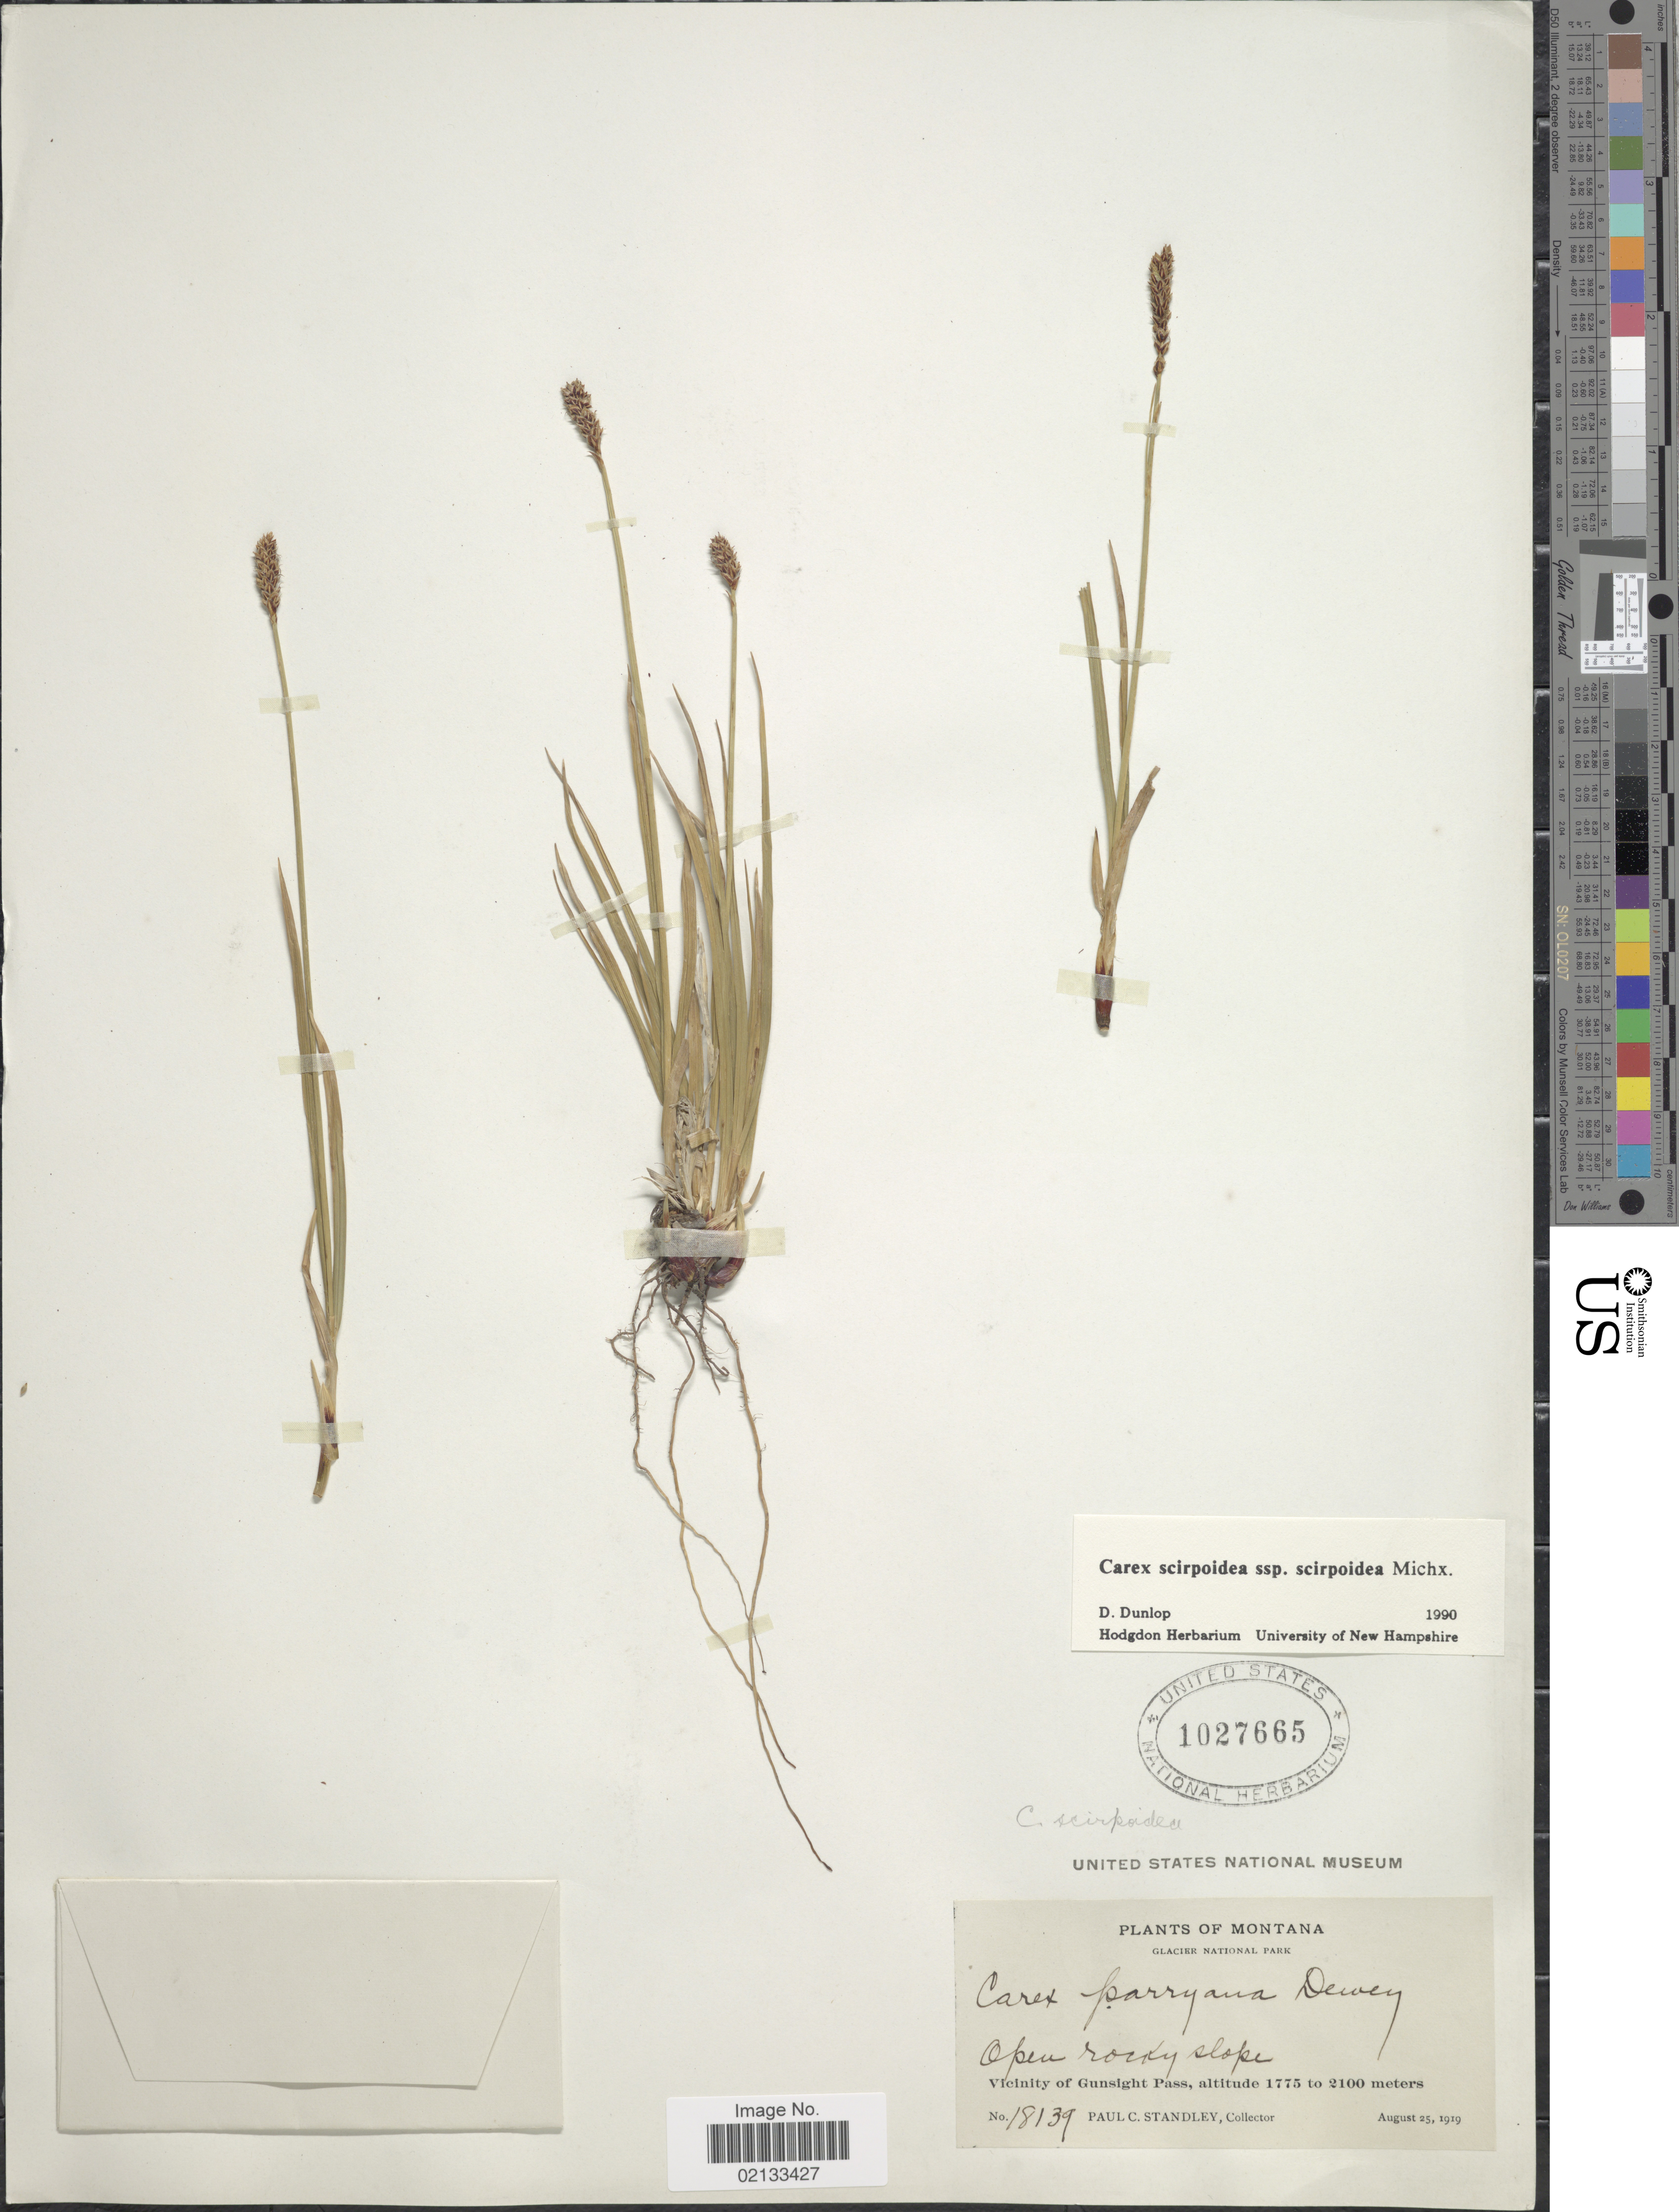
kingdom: Plantae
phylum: Tracheophyta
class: Liliopsida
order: Poales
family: Cyperaceae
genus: Carex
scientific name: Carex scirpoidea subsp. scirpoidea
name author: Michx.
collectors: P. C. Standley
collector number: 18139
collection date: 1919-08-25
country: United States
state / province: Montana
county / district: Glacier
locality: Glacier National Park, Open rocky slope, Vicinity of Gunsight Pass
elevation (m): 1775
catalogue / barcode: US 1027665